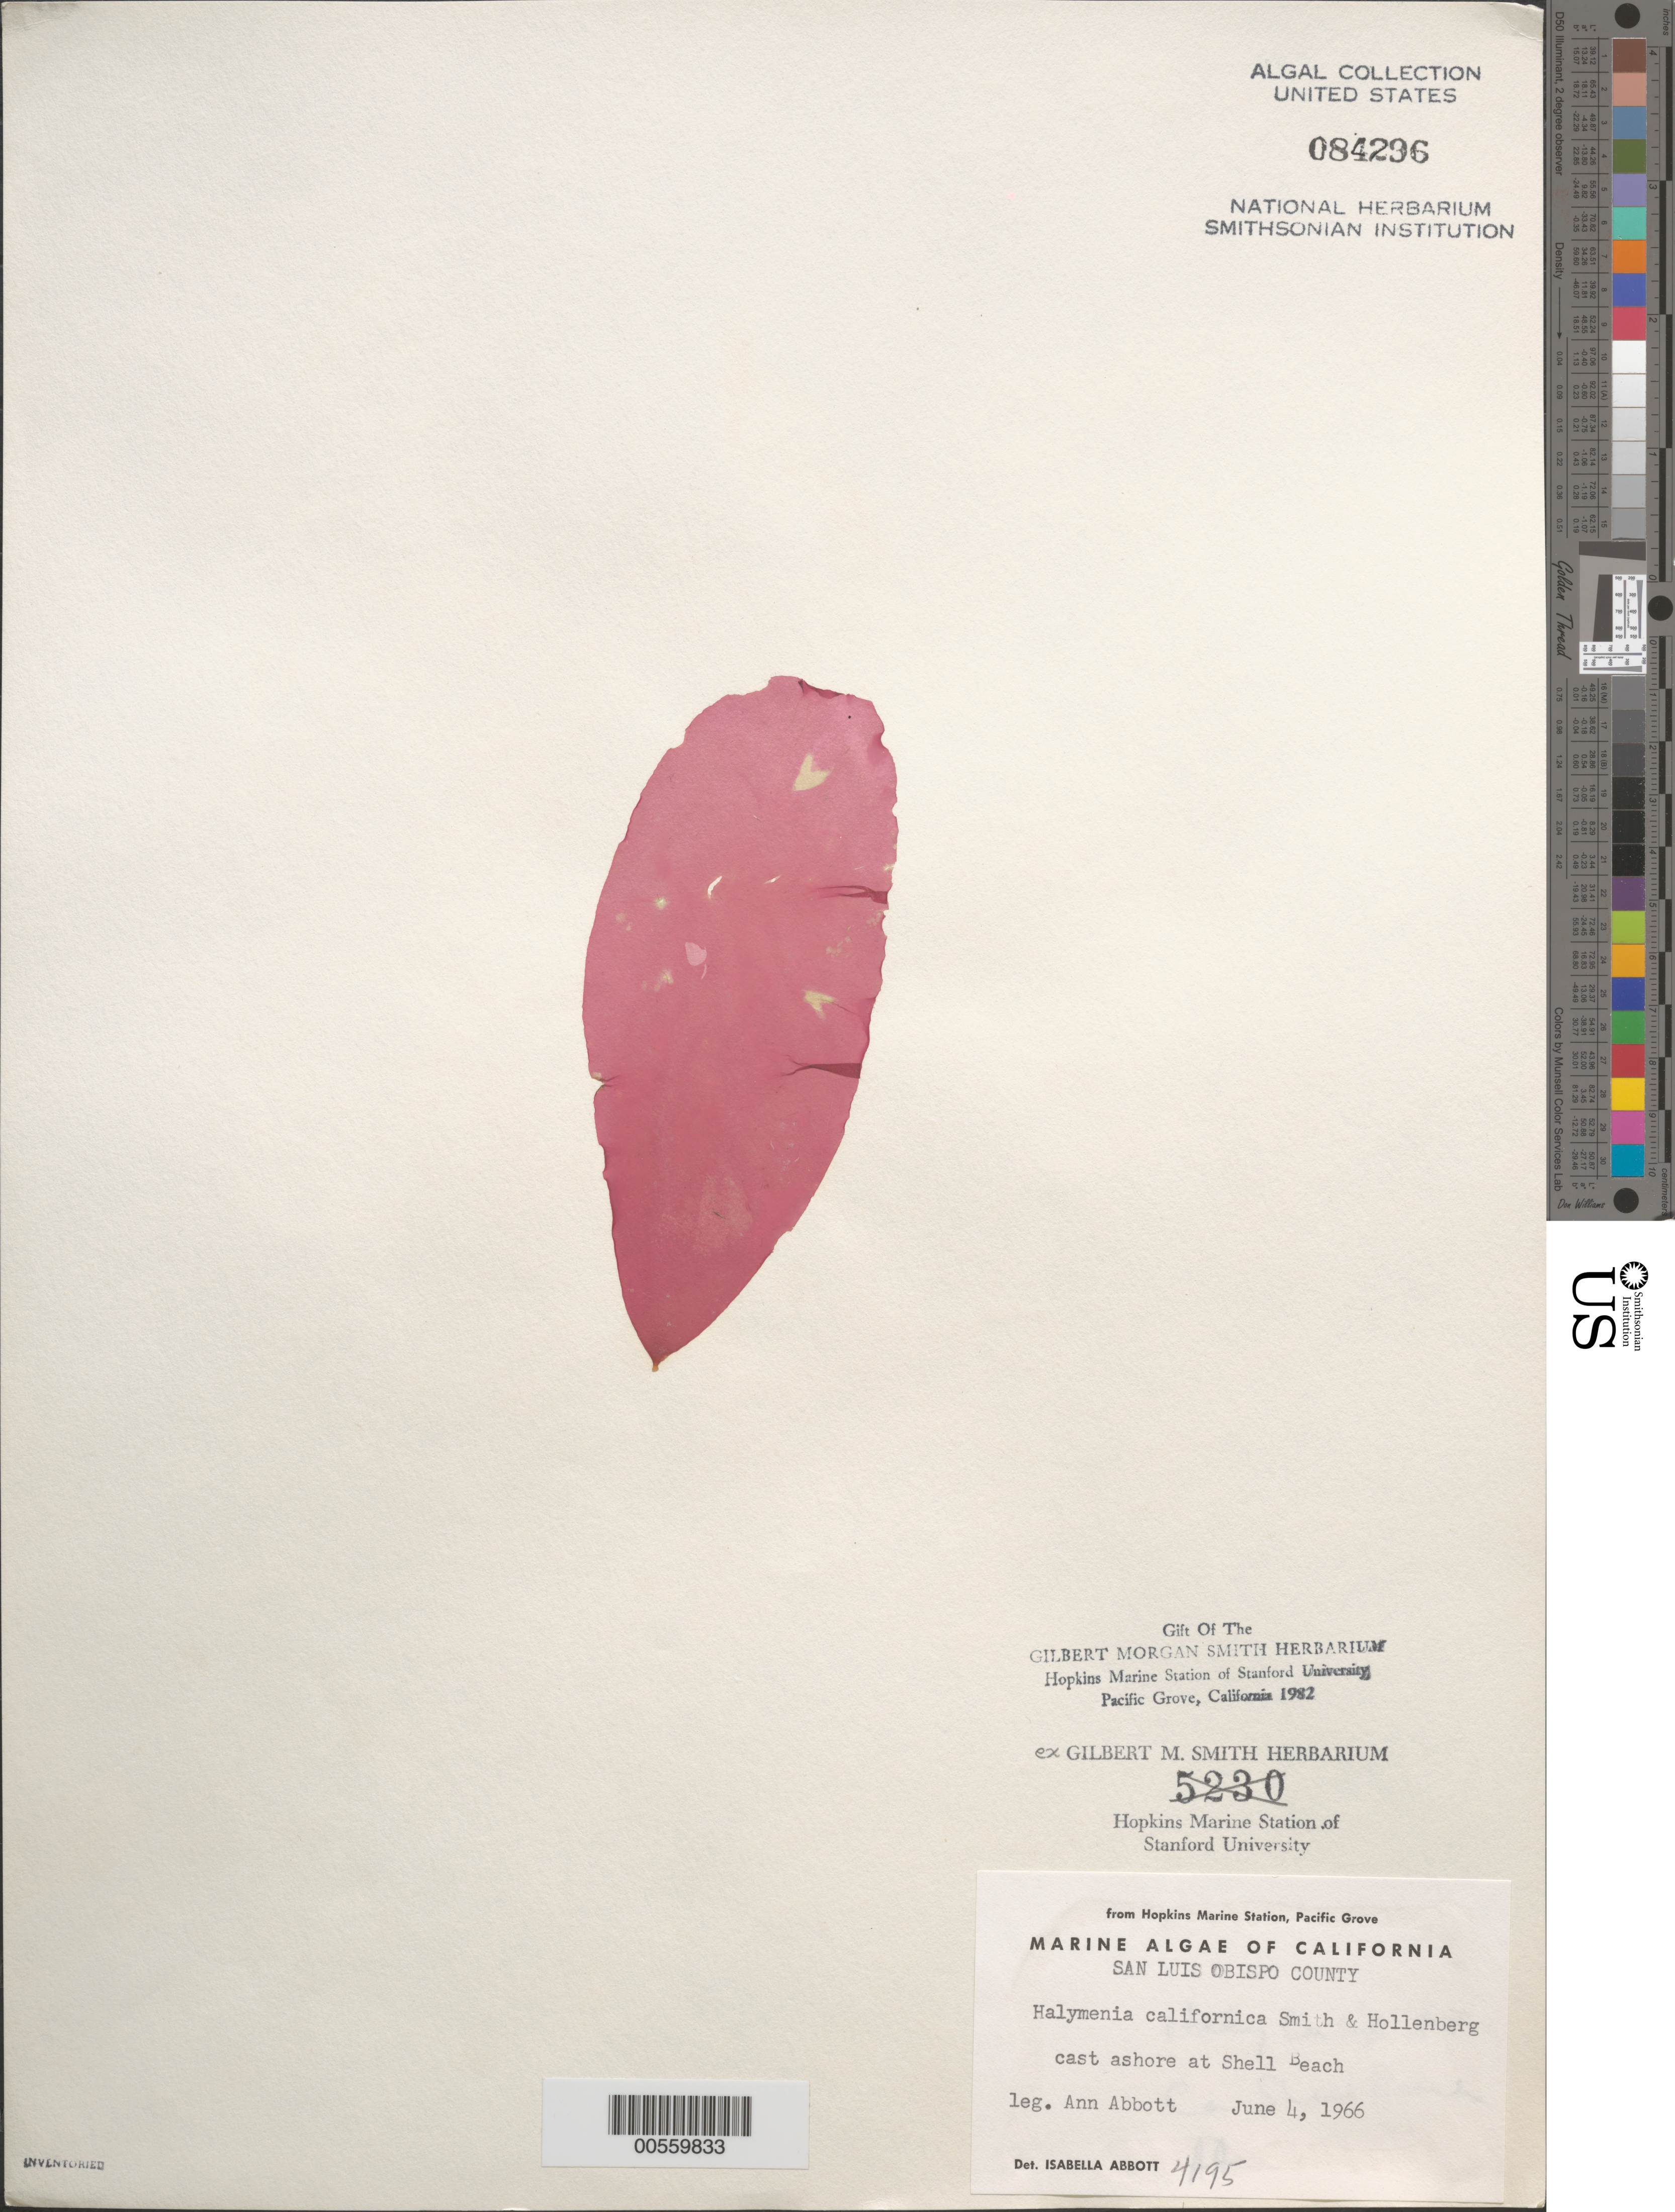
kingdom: Plantae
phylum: Rhodophyta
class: Florideophyceae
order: Halymeniales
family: Halymeniaceae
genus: Halymenia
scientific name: Halymenia californica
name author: G.M. Sm. & Hollenb.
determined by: Abbott, Isabella A.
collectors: A. Abbott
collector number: IAA 4195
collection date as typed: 04 Jun 1966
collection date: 1966-06-04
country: United States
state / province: California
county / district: San Luis Obispo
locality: Shell Beach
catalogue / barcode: US 84296